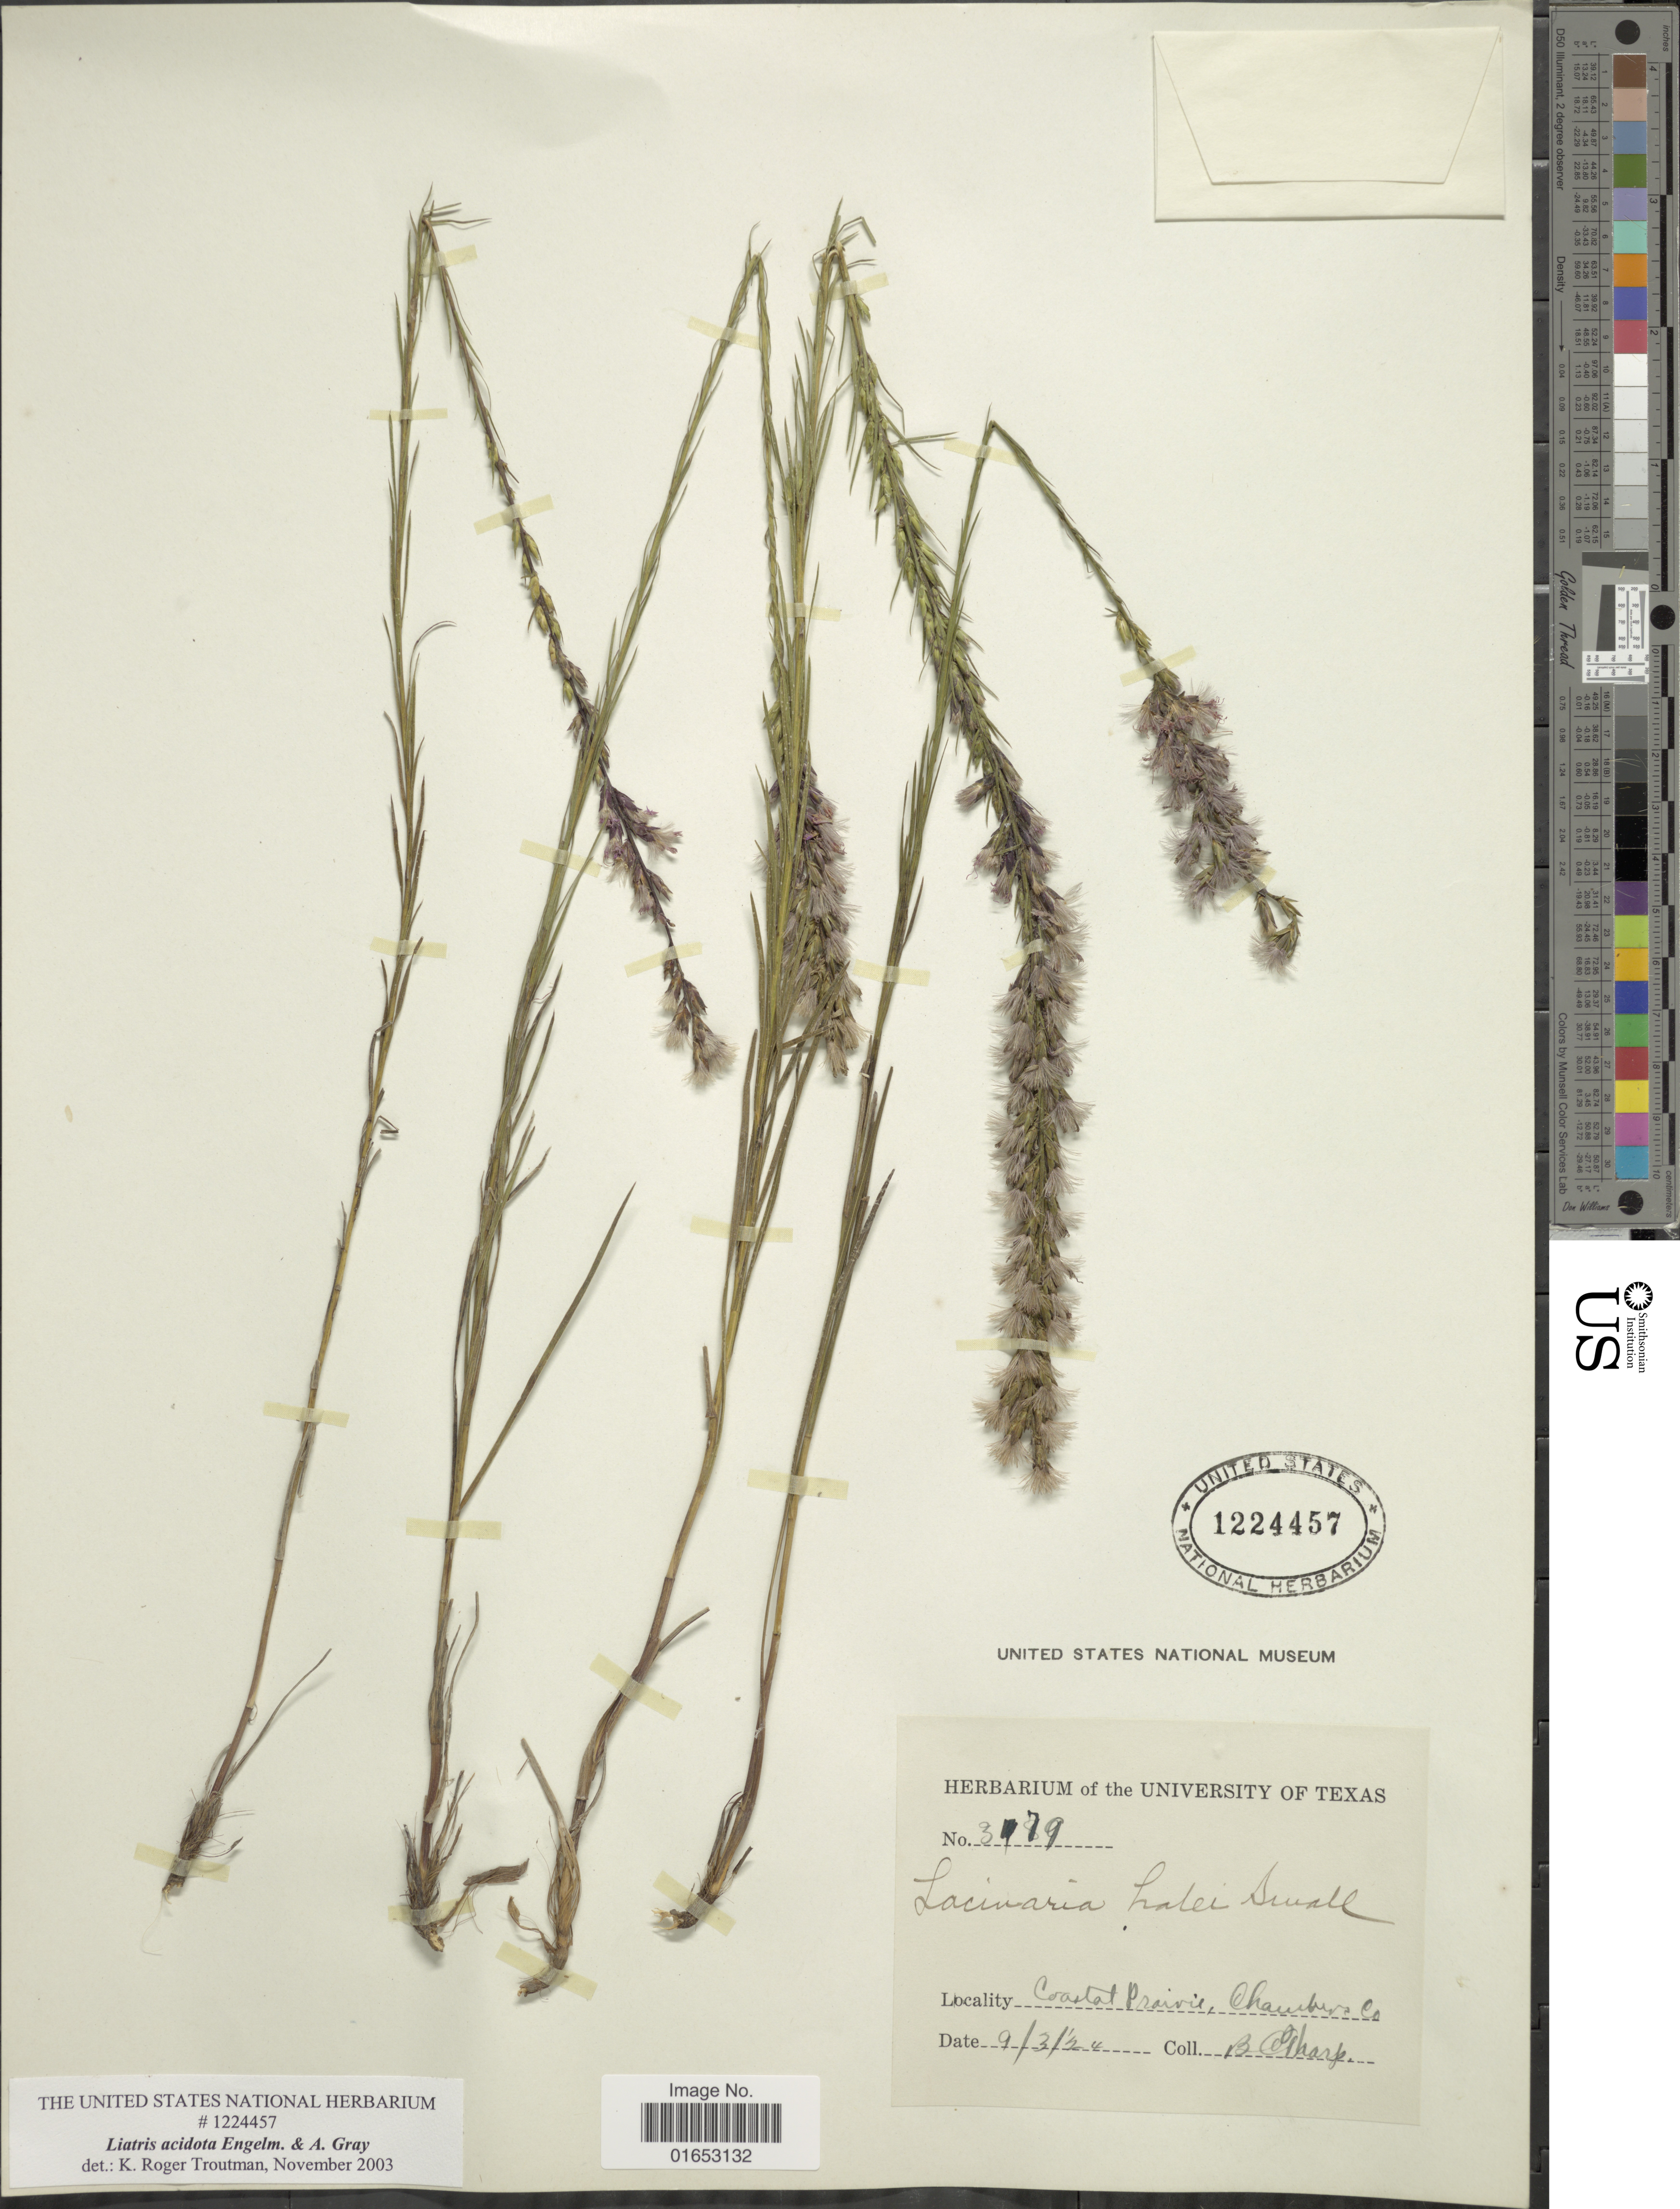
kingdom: Plantae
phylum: Tracheophyta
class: Magnoliopsida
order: Asterales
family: Asteraceae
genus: Liatris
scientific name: Liatris acidota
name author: Engelm. & A. Gray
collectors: B. Sharp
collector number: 3179*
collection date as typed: Transcribed d/m/y: 3/9/24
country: United States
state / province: Texas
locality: Coastal Prairie, Chambers Co.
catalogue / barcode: US 1224457